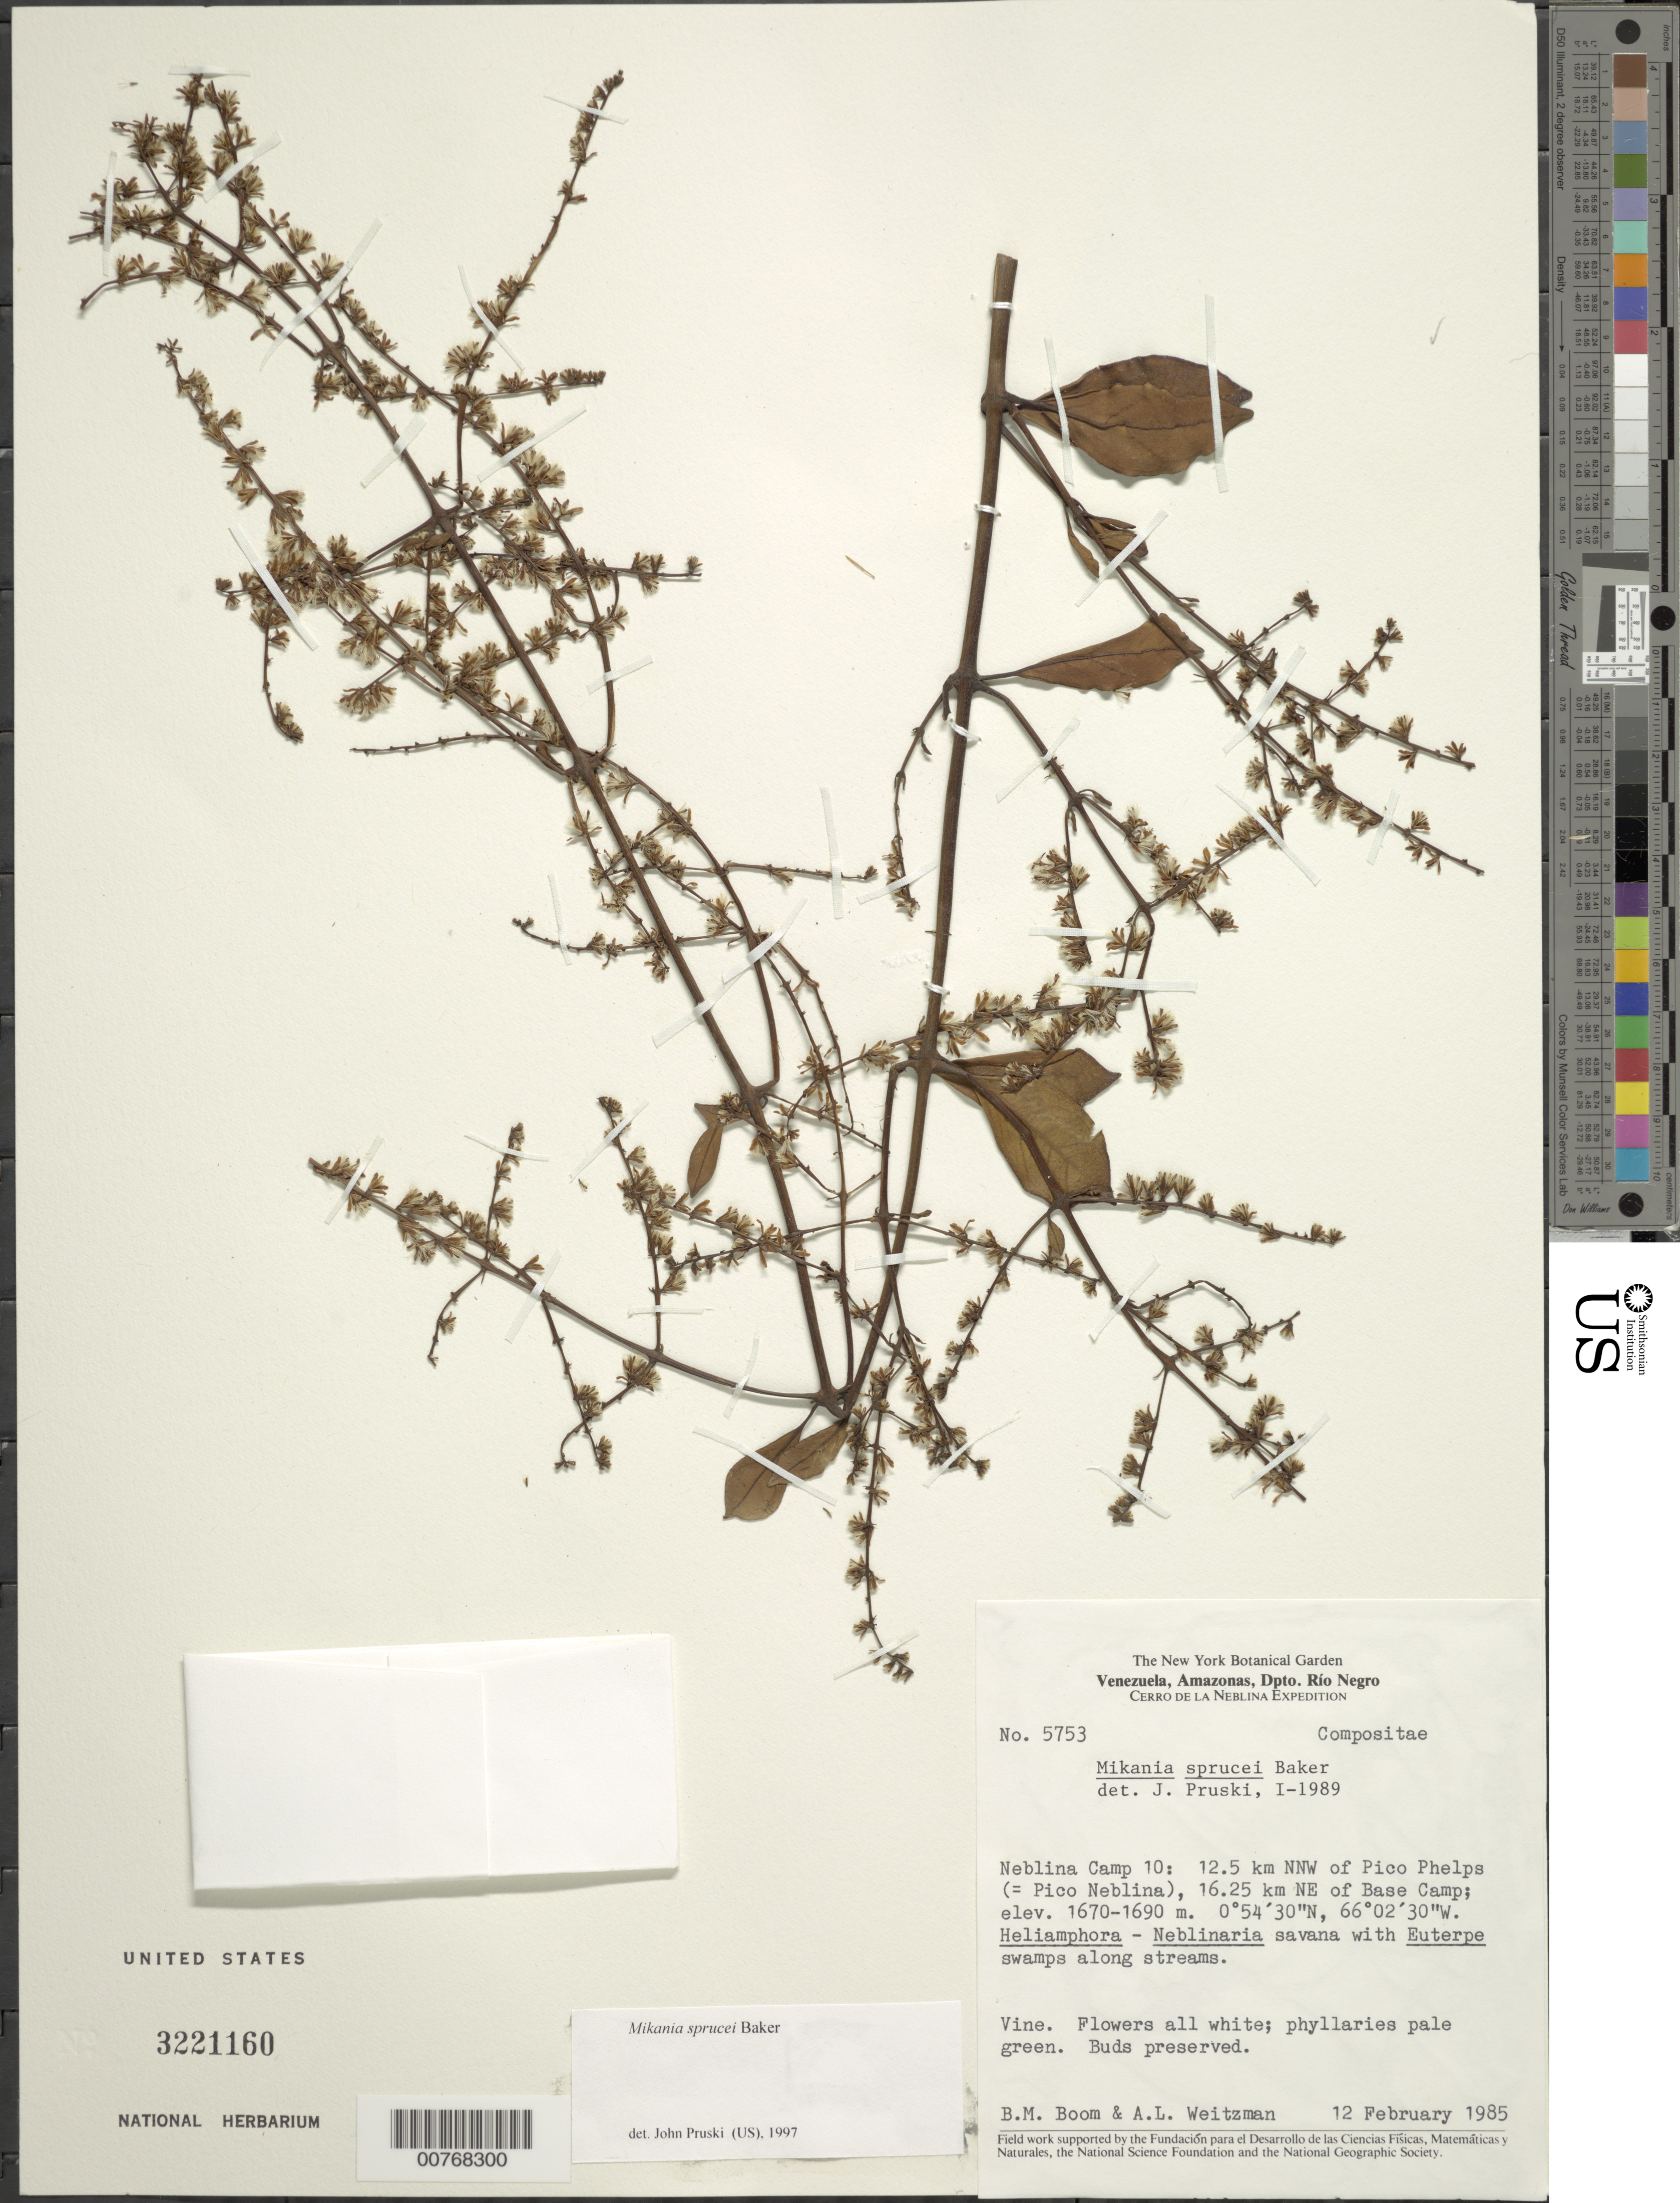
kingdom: Plantae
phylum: Tracheophyta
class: Magnoliopsida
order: Asterales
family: Asteraceae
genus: Mikania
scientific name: Mikania sprucei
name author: Baker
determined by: Pruski, J. F.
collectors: B. M. Boom, A. L. Weitzman & W. R. Buck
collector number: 5753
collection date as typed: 12-Feb-85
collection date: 1985-02-12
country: Venezuela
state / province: Amazonas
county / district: Río Negro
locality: Neblina Camp 10. 12.5 km NNW of Pico Phelps (=Pico Neblina),16.25 km NE of Base Camp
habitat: Heliamphora-Neblinaira savanna with Euterpe swamps along streams.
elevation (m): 1670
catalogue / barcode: US 3221160